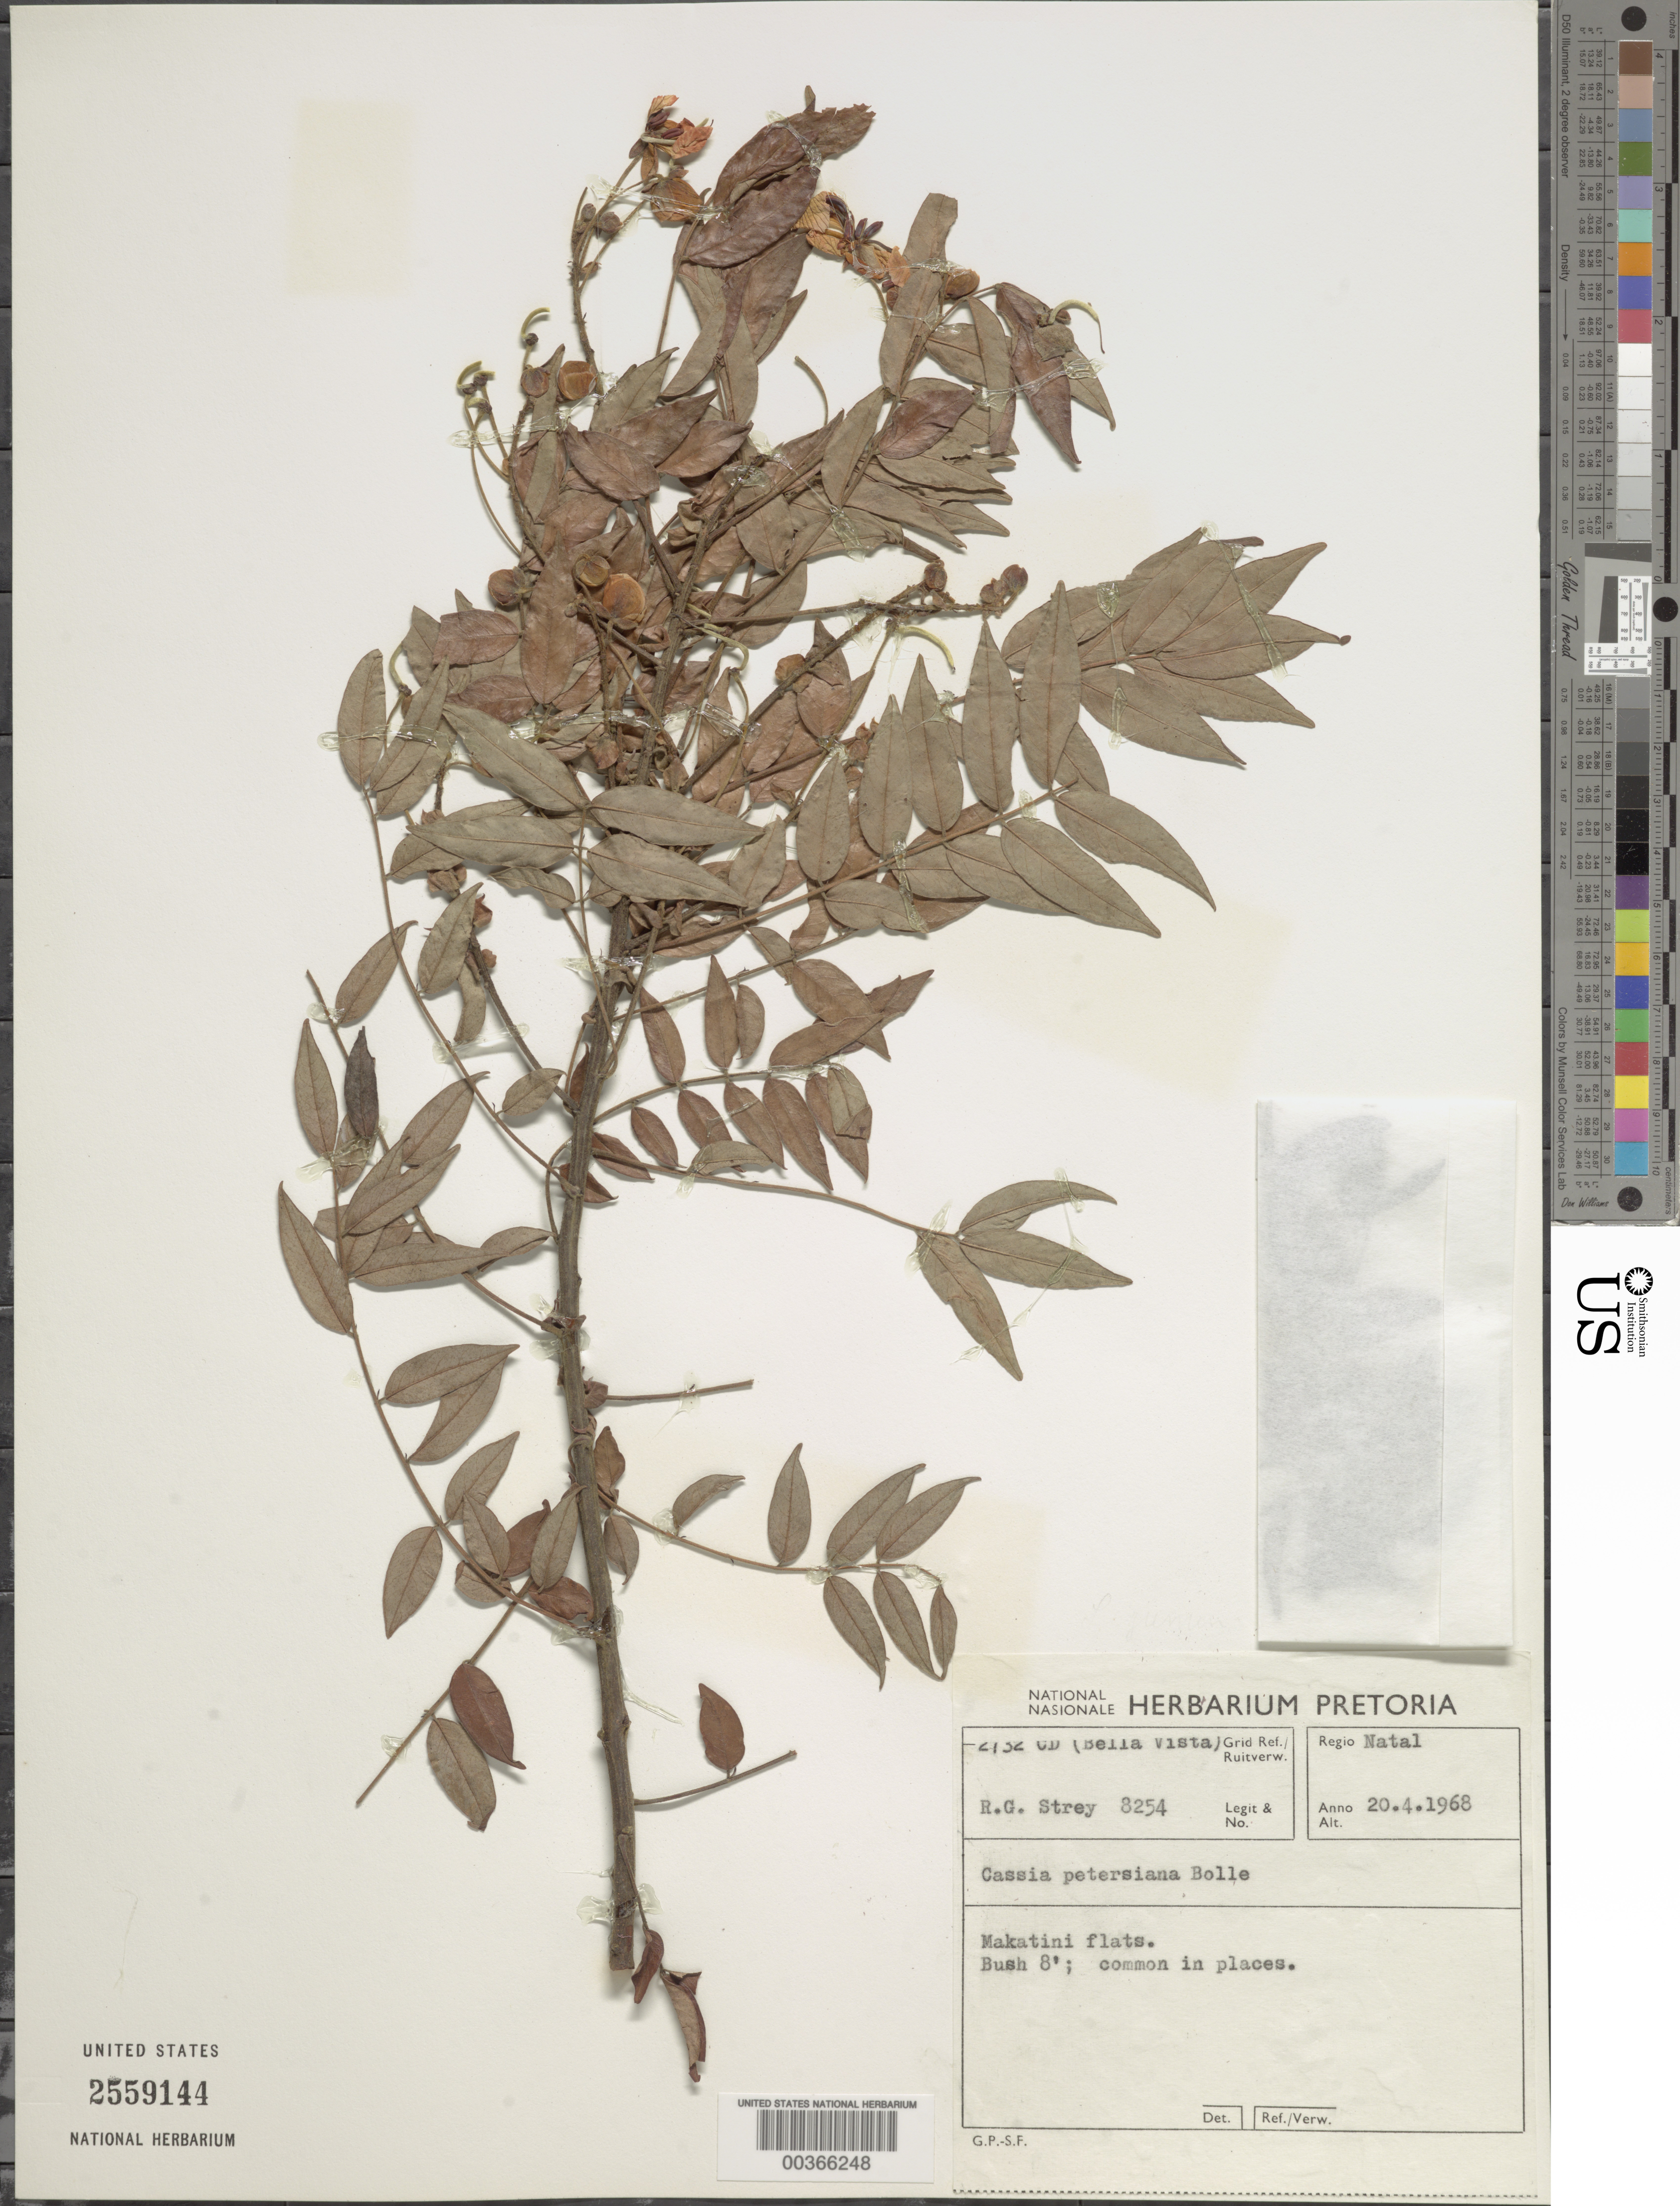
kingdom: Plantae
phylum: Tracheophyta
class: Magnoliopsida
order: Fabales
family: Fabaceae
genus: Senna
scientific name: Senna petersiana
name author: (Bolle) Lock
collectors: R. G. Strey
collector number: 8254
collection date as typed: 20 Apr 1968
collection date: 1968-04-20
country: South Africa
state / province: KwaZulu-Natal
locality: Makatini flats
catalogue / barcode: US 2559144